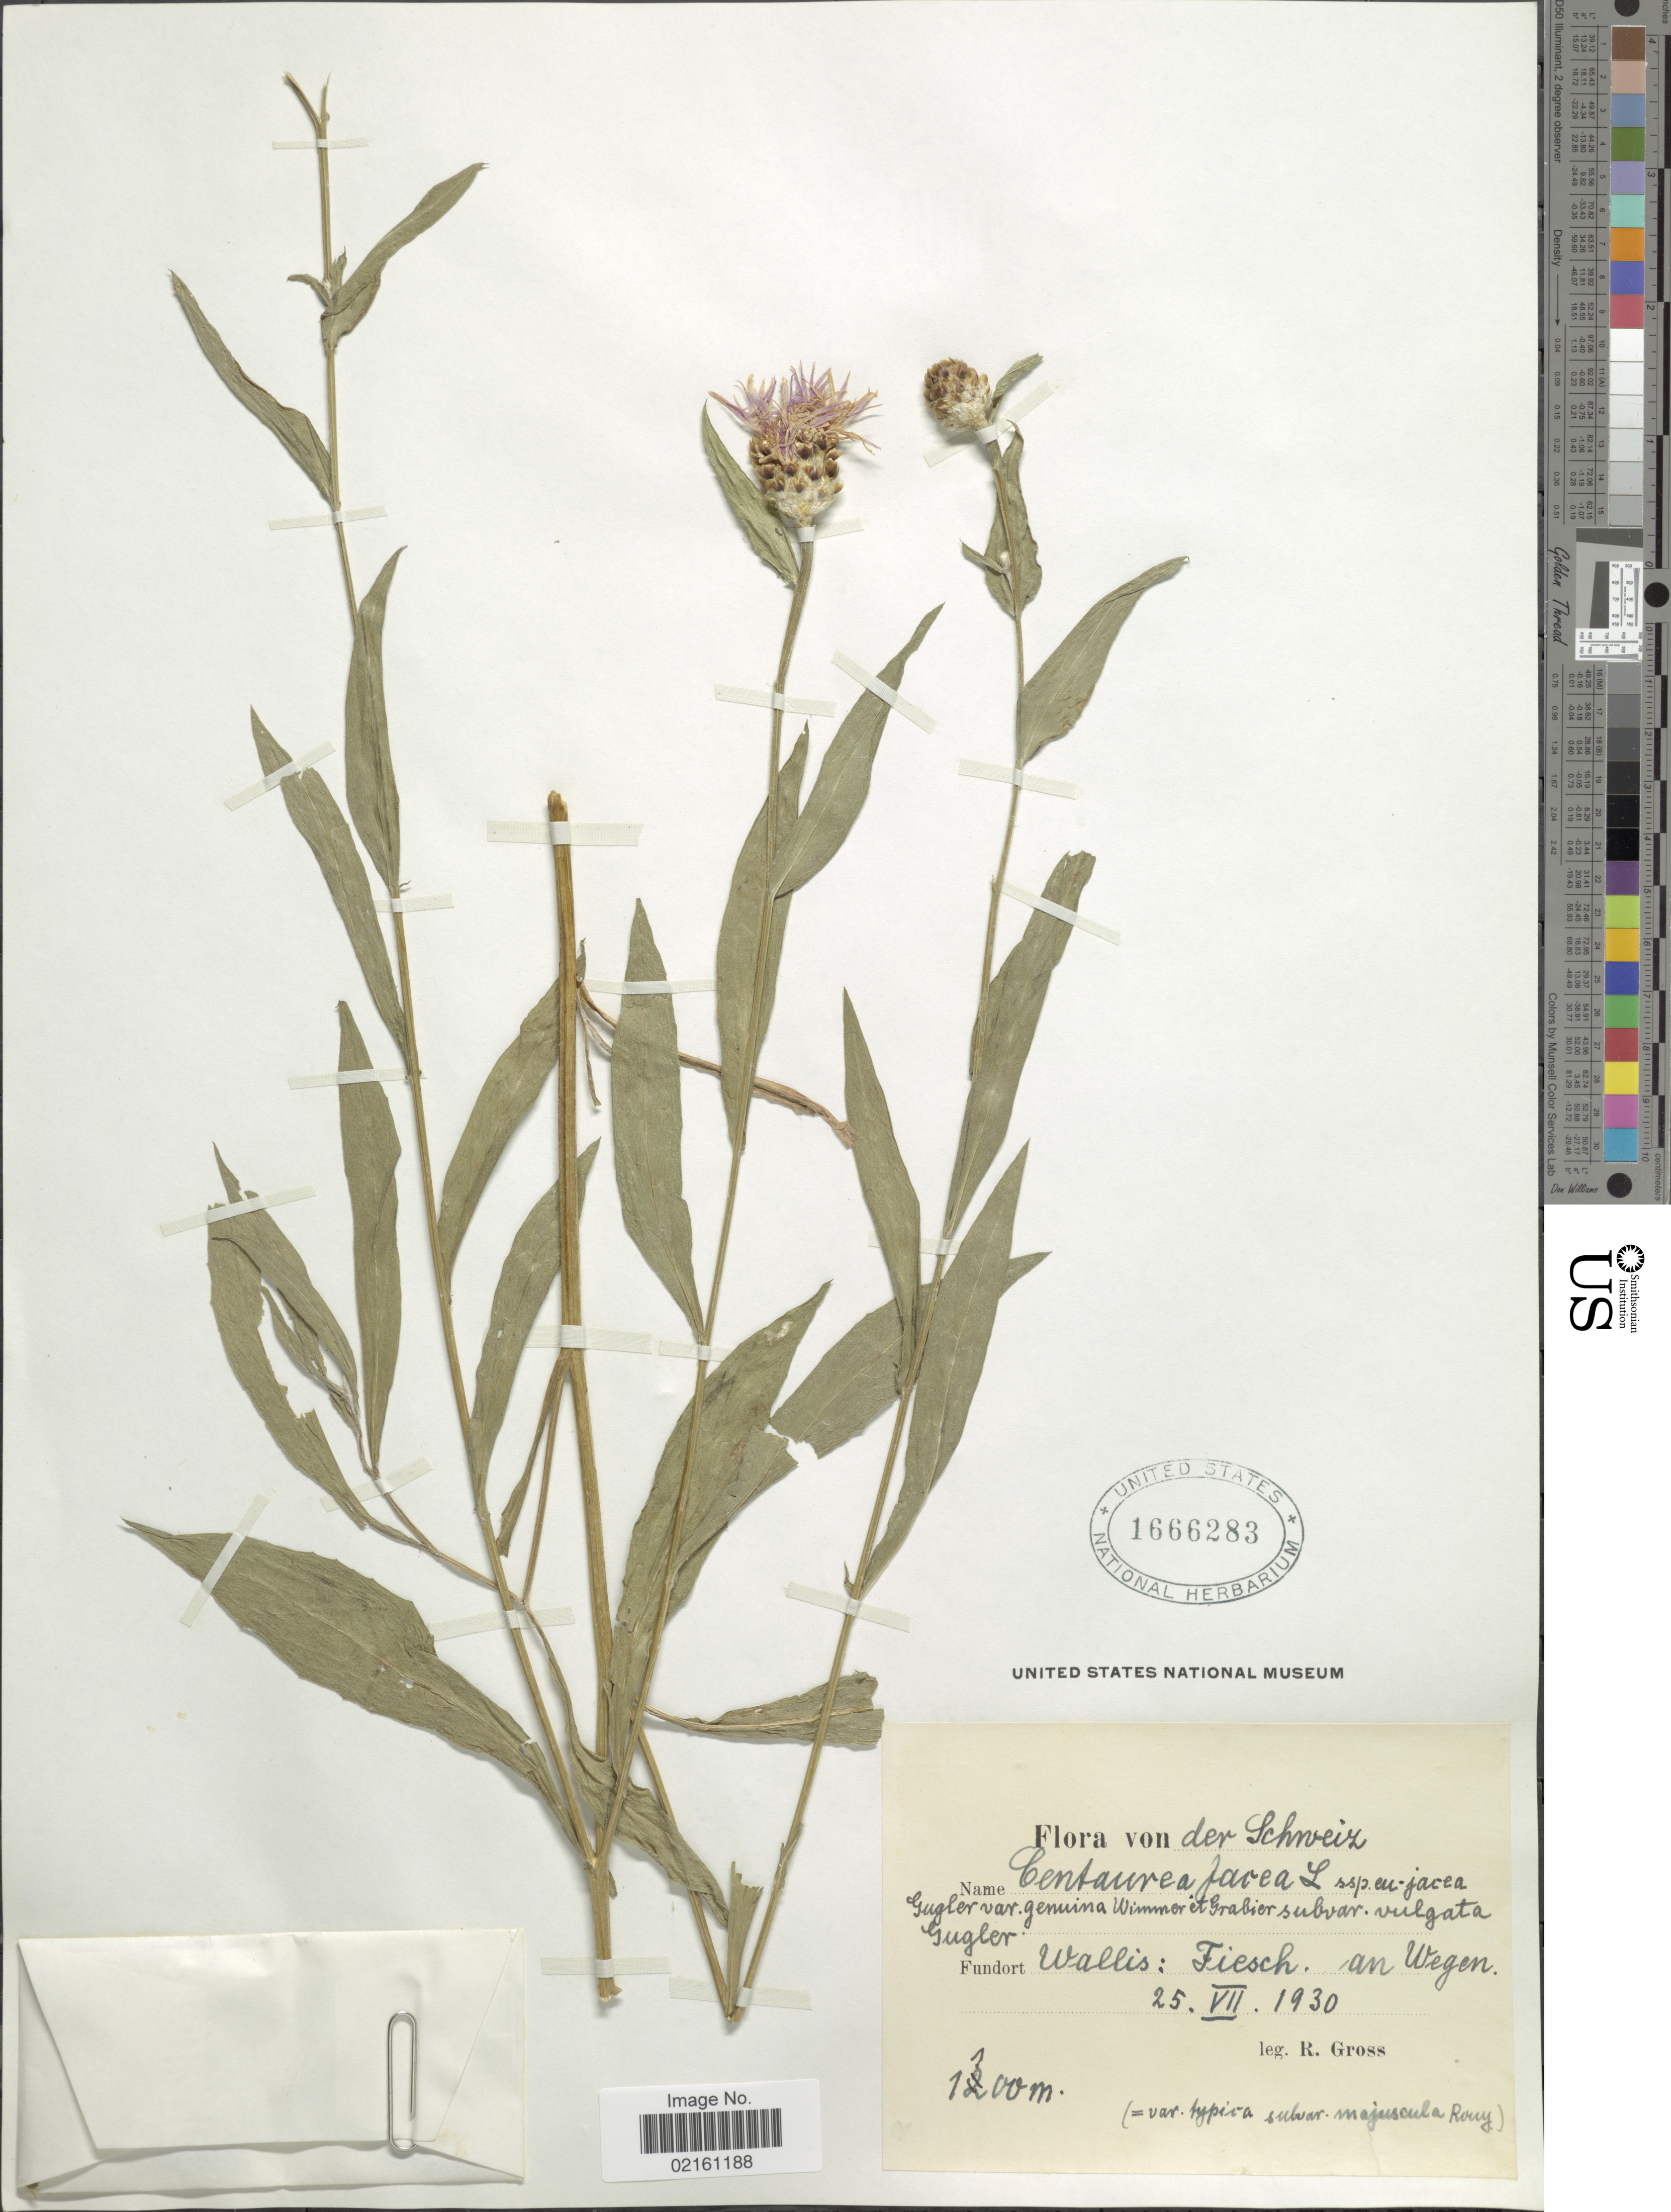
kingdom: Plantae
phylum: Tracheophyta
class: Magnoliopsida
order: Asterales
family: Asteraceae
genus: Centaurea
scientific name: Centaurea jacea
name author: L.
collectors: R. Gross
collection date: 1930-07-25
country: Switzerland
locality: Schweiz, Wallis, Fiesch. an Wegen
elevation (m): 1100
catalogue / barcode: US 1666283